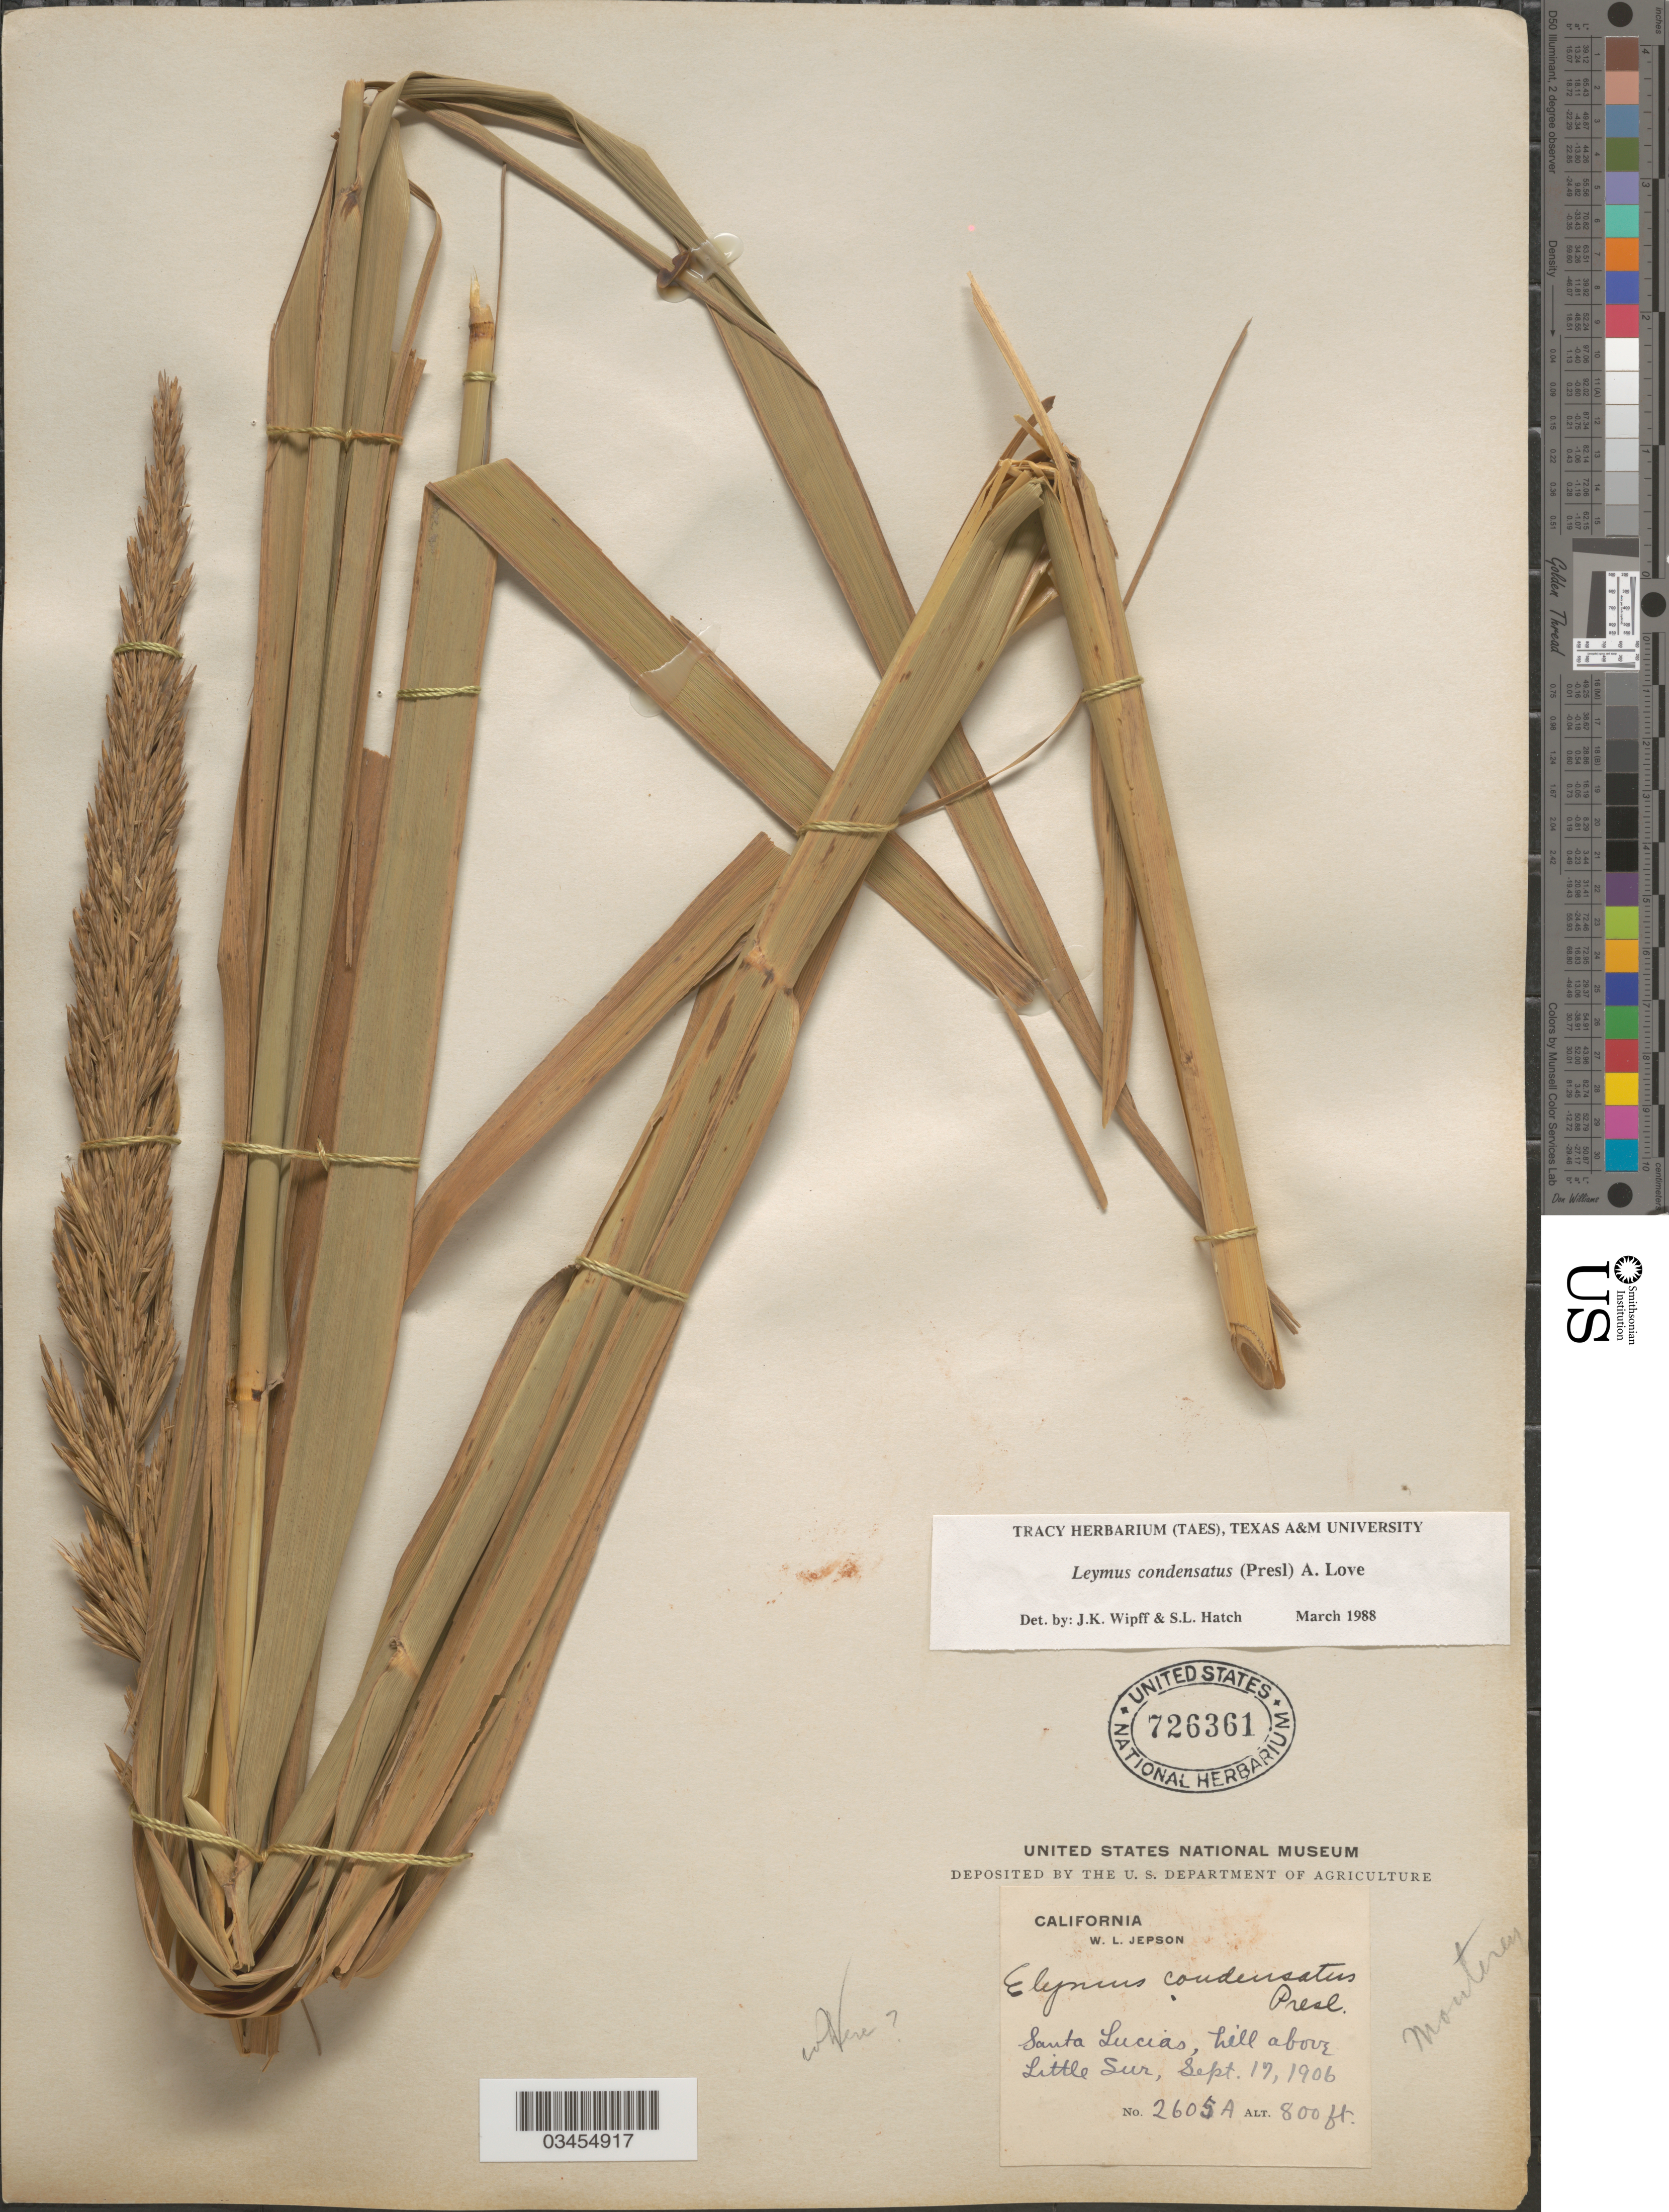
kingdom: Plantae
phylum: Tracheophyta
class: Liliopsida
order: Poales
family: Poaceae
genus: Leymus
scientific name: Leymus condensatus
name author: (J. Presl) Á. Löve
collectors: W. L. Jepson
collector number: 2605A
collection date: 1906-09-17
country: United States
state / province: California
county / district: Monterey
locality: Santa Lucias, hill above Little Sur. Monterey.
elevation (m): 244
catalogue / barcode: US 726361